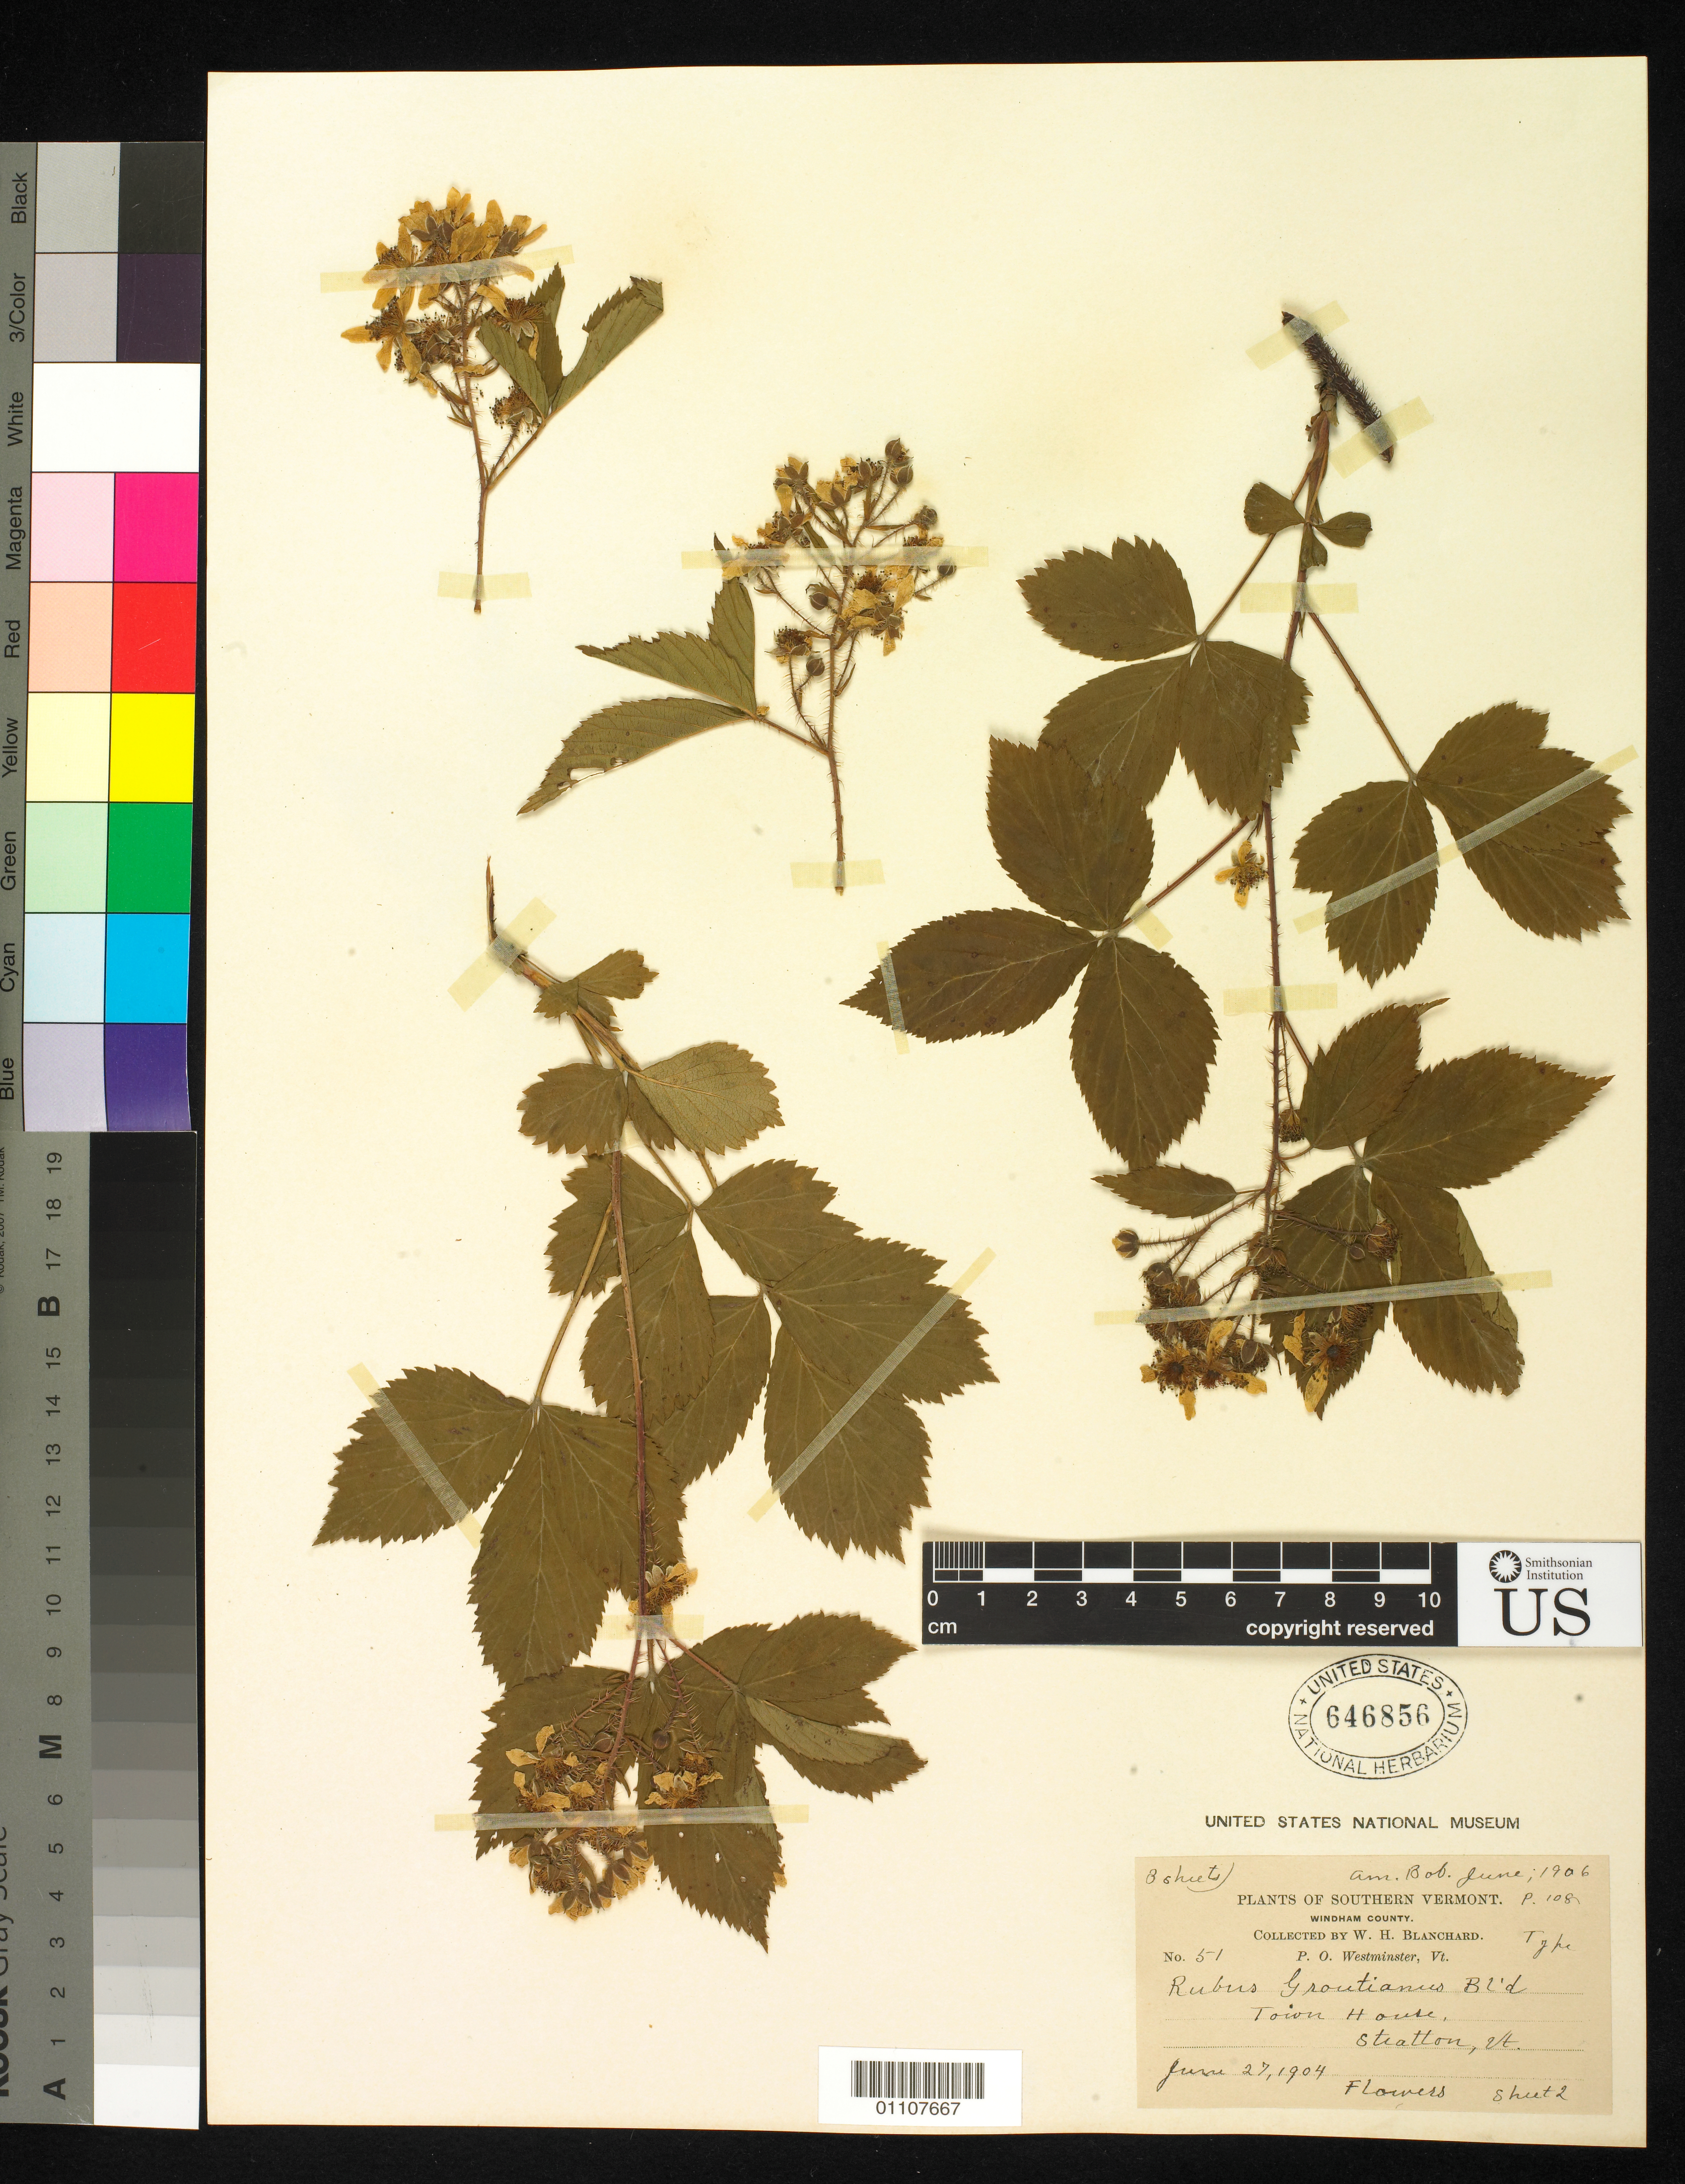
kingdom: Plantae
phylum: Tracheophyta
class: Magnoliopsida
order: Rosales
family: Rosaceae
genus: Rubus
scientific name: Rubus groutianus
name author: Blanch.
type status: Syntype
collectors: W. H. Blanchard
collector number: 51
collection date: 1904-06-27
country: United States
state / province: Vermont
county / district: Windham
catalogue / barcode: US 646856